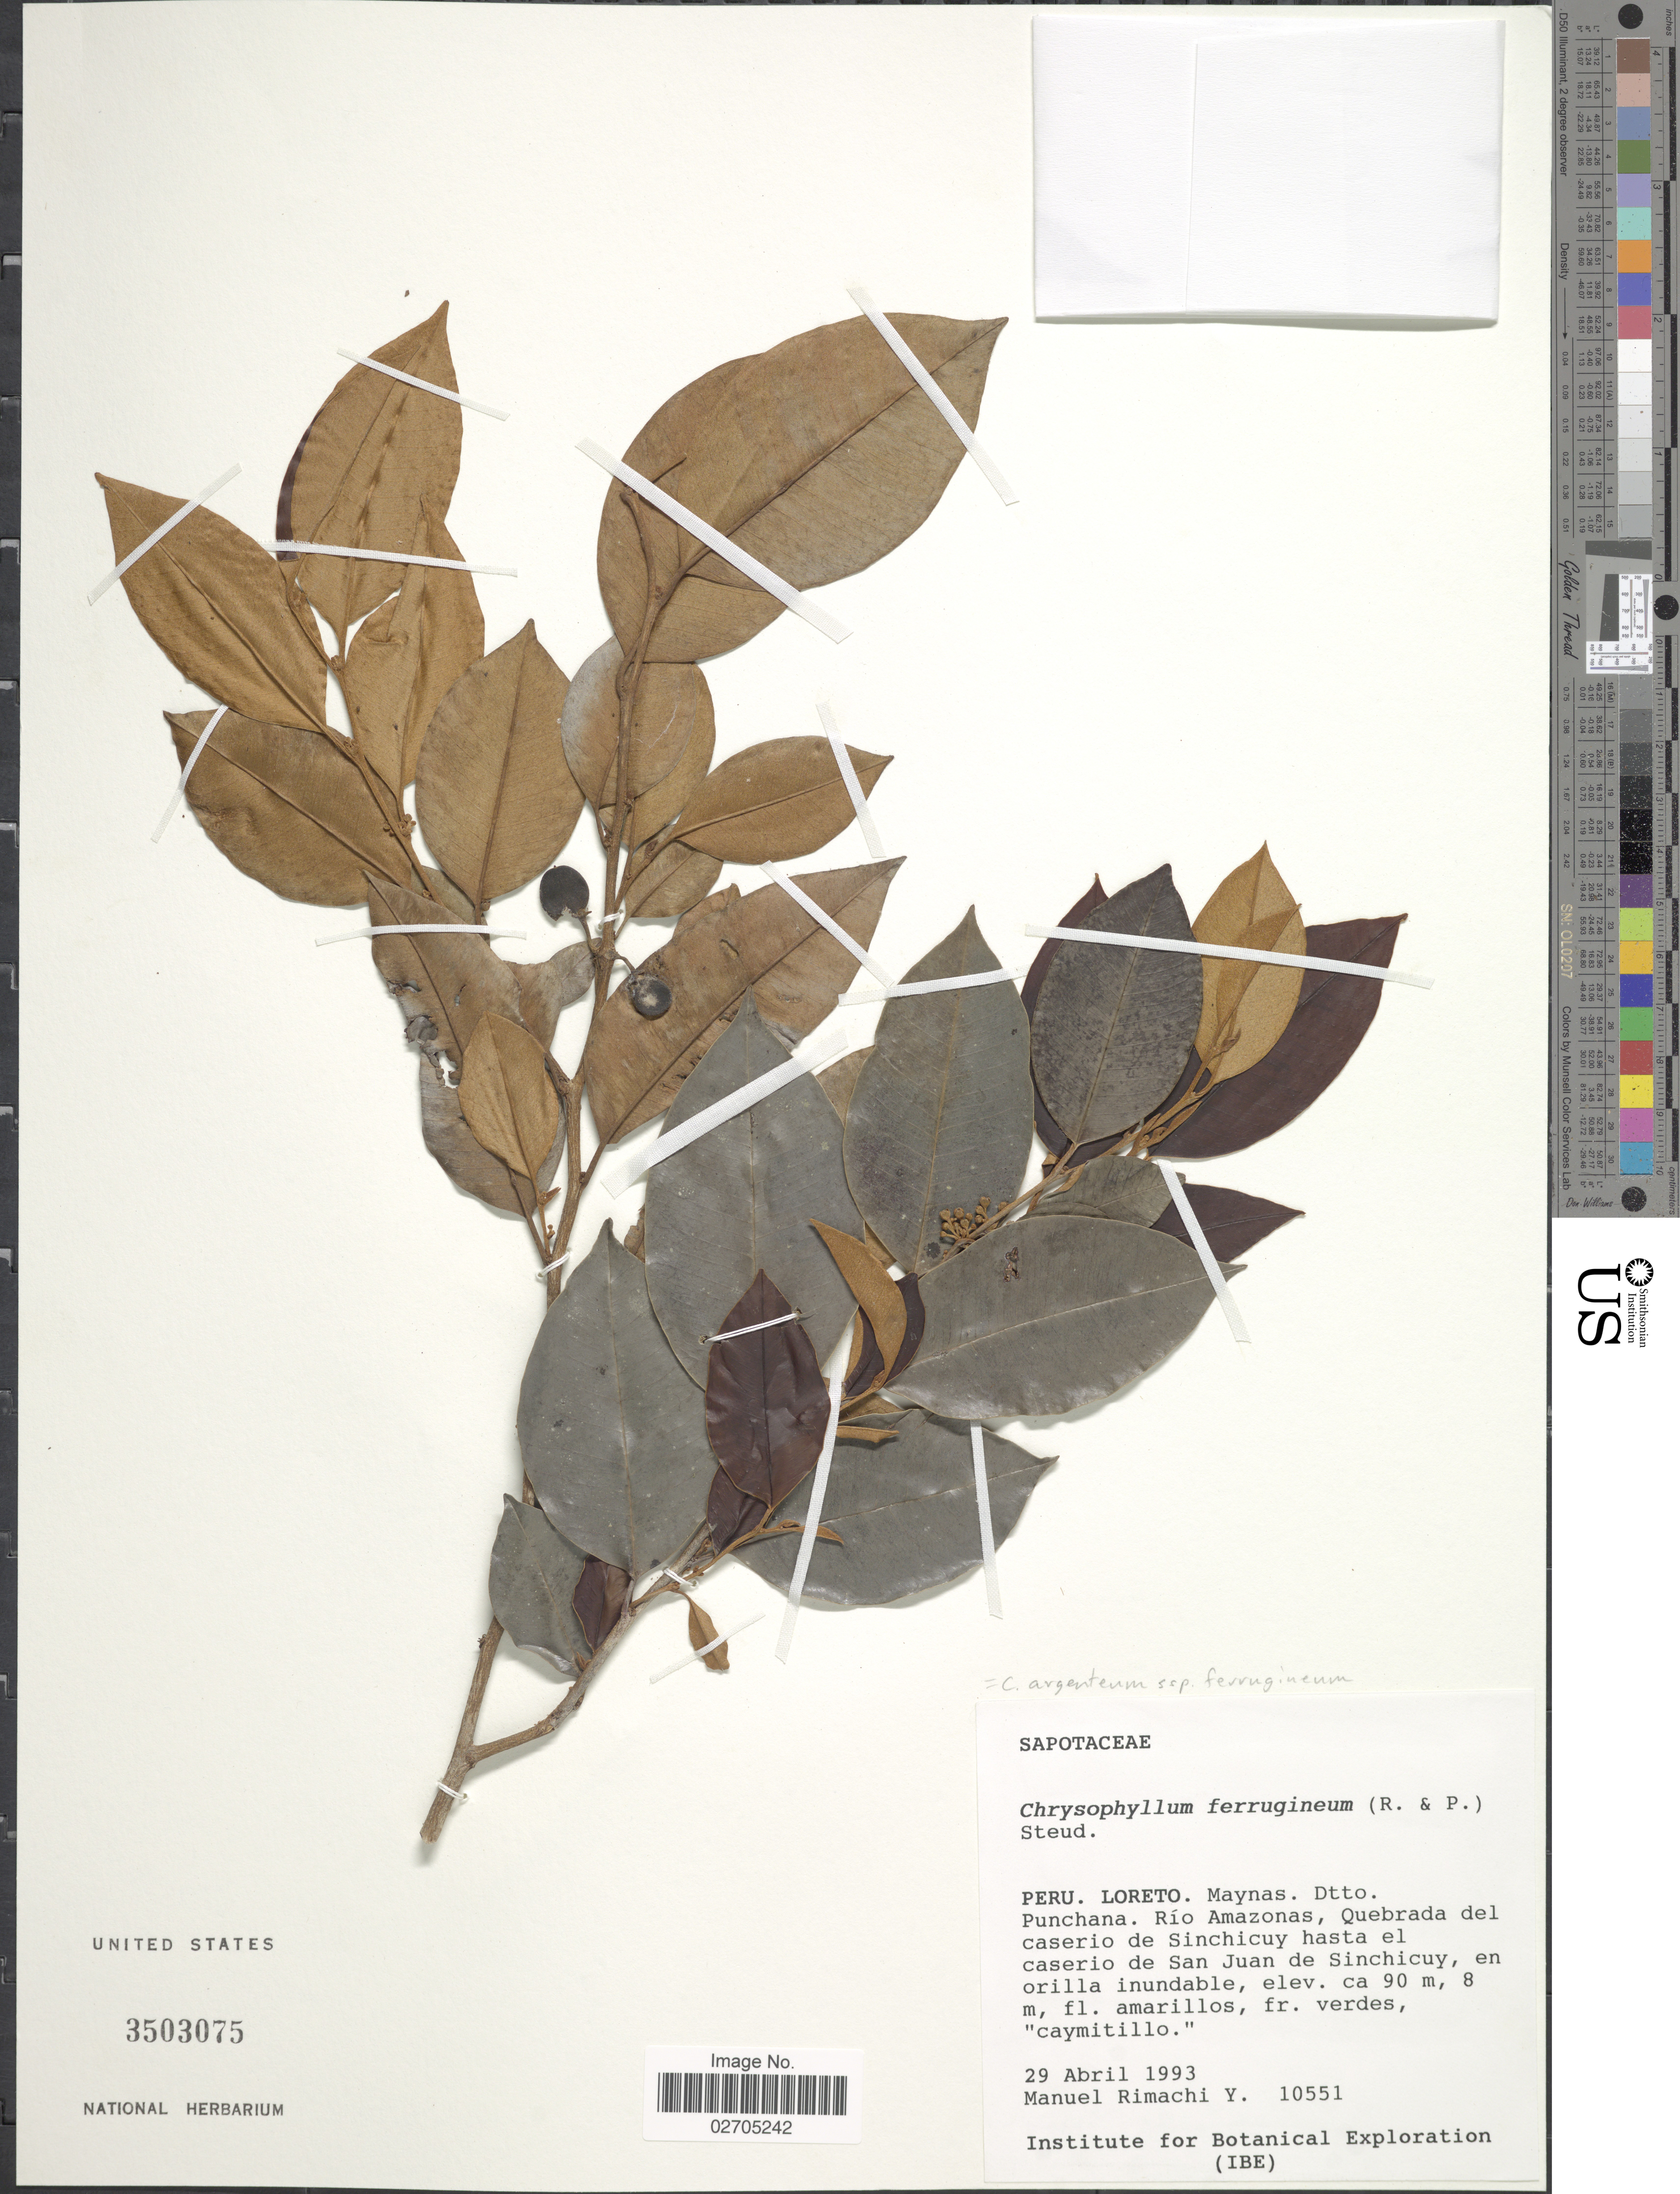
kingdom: Plantae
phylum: Tracheophyta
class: Magnoliopsida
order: Ericales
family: Sapotaceae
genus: Chrysophyllum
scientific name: Chrysophyllum argenteum subsp. ferrugineum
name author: (Ruiz & Pav.) T.D. Penn.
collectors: M. Rimachi Y.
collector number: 10551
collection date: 1993-04-29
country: Peru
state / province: Loreto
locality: Maynas, Dtto. Punchana, Rio Amazonas, Quebrada del caserio de Sinchicuy hasta el caserio de San Juan de Sinchicuy, en orilla inundable.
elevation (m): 90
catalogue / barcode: US 3503075